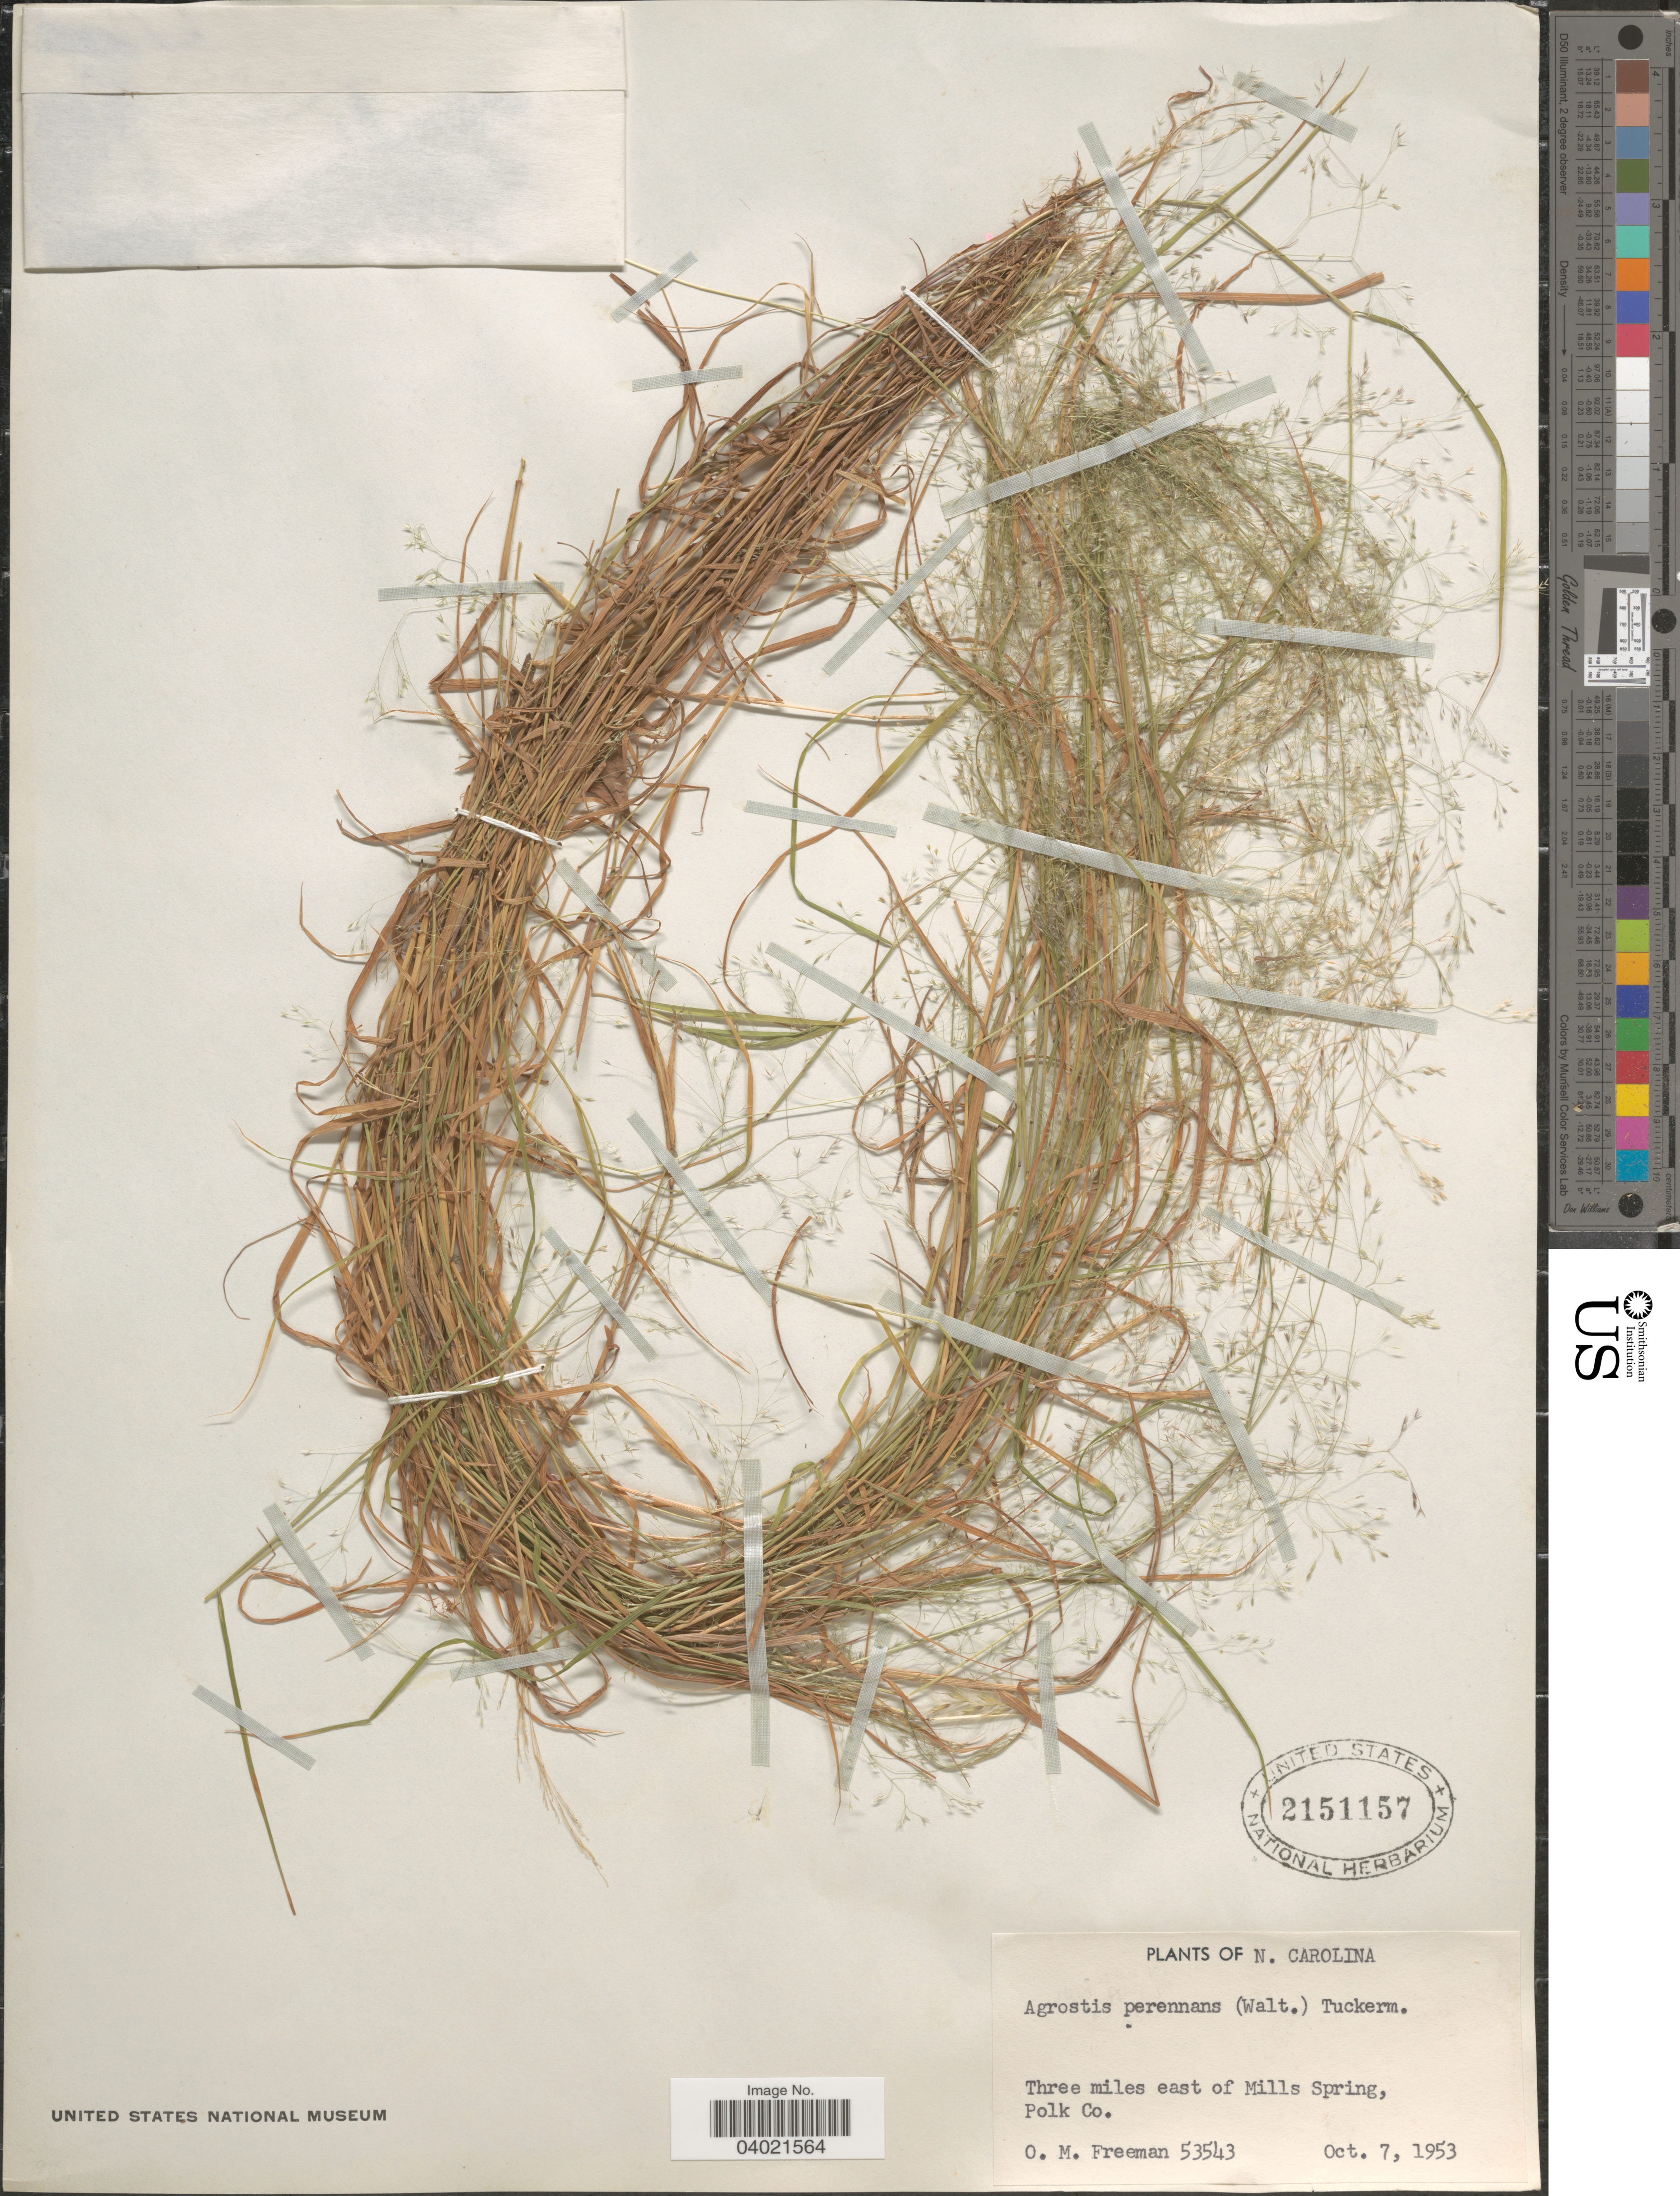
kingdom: Plantae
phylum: Tracheophyta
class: Liliopsida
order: Poales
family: Poaceae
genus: Agrostis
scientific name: Agrostis perennans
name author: (Walter) Tuck.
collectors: O. Freeman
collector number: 53543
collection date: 1953-10-07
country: United States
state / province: North Carolina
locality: Three miles east of Mills Spring, Polk Co.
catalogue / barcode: US 2151157